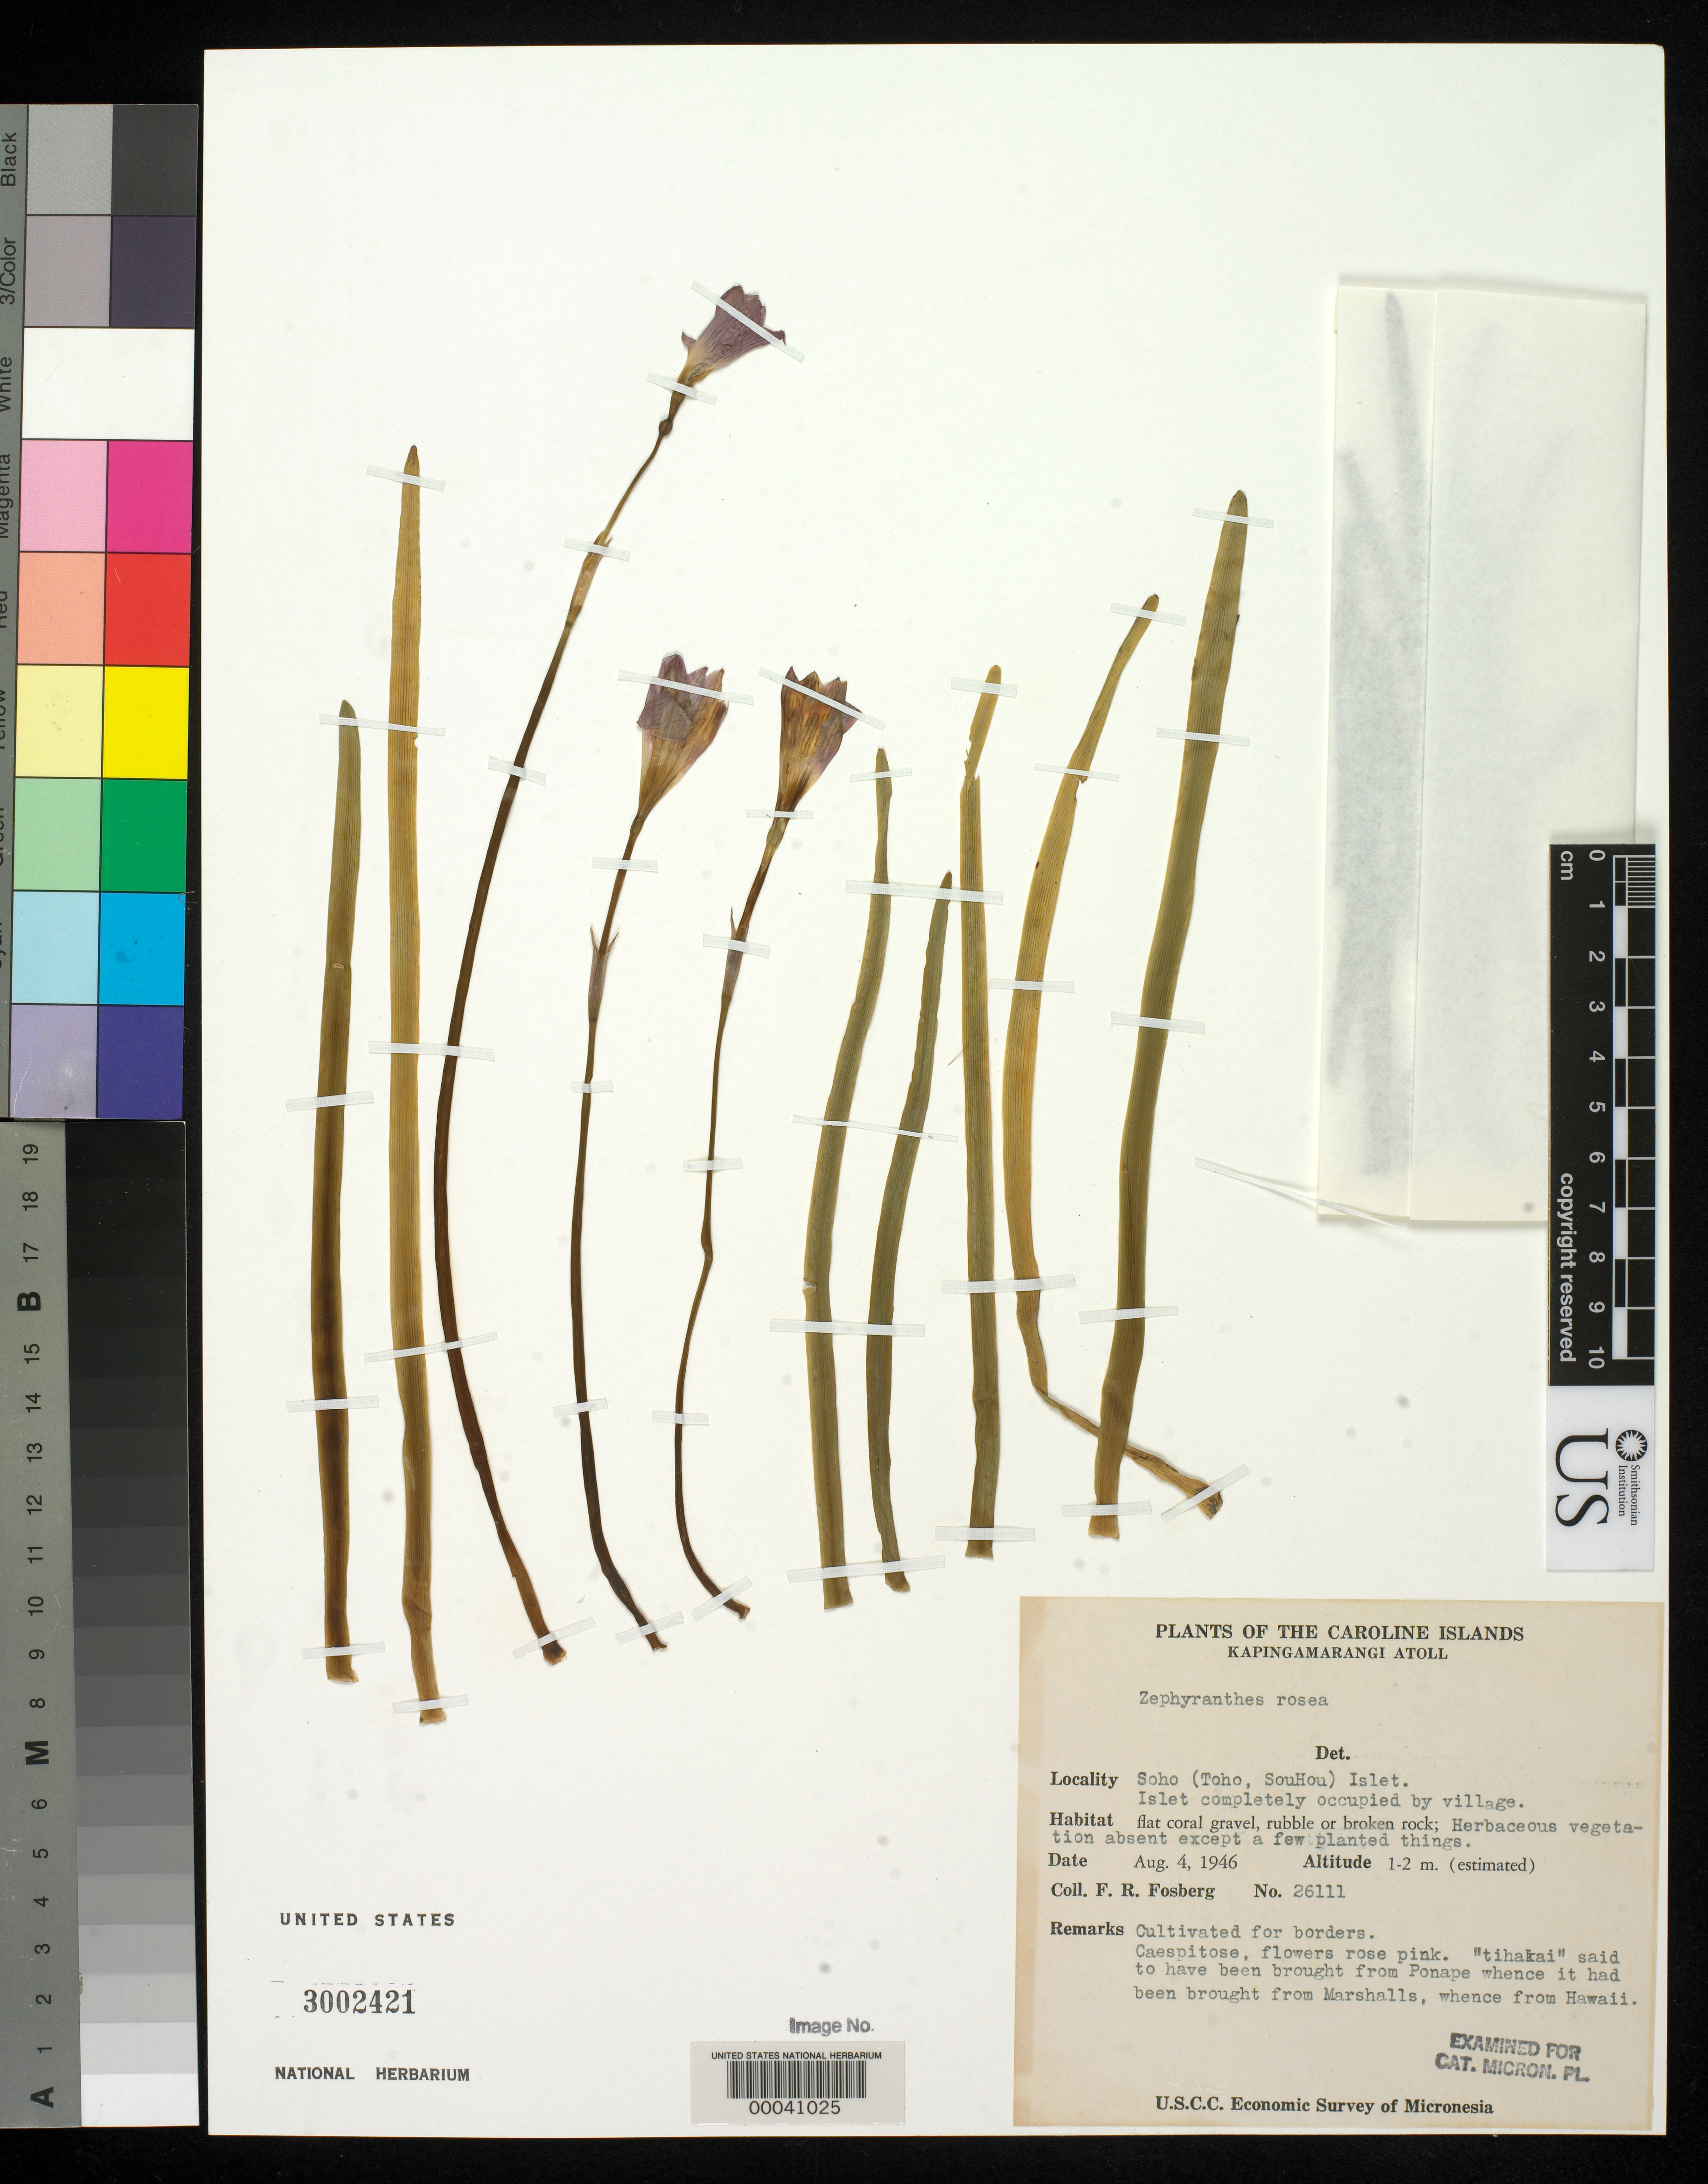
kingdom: Plantae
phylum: Tracheophyta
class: Liliopsida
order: Asparagales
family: Amaryllidaceae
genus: Zephyranthes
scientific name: Zephyranthes rosea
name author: Lindl.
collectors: F. R. Fosberg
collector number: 26111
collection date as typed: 04 Aug 1946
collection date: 1946-08-04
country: Micronesia, Federated States of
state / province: Pohnpei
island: Kapingamarangi Atoll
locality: Soho (Toho, Souhou) Islet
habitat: Flat coral gravel, rubble or broken rock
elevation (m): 1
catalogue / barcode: US 3002421